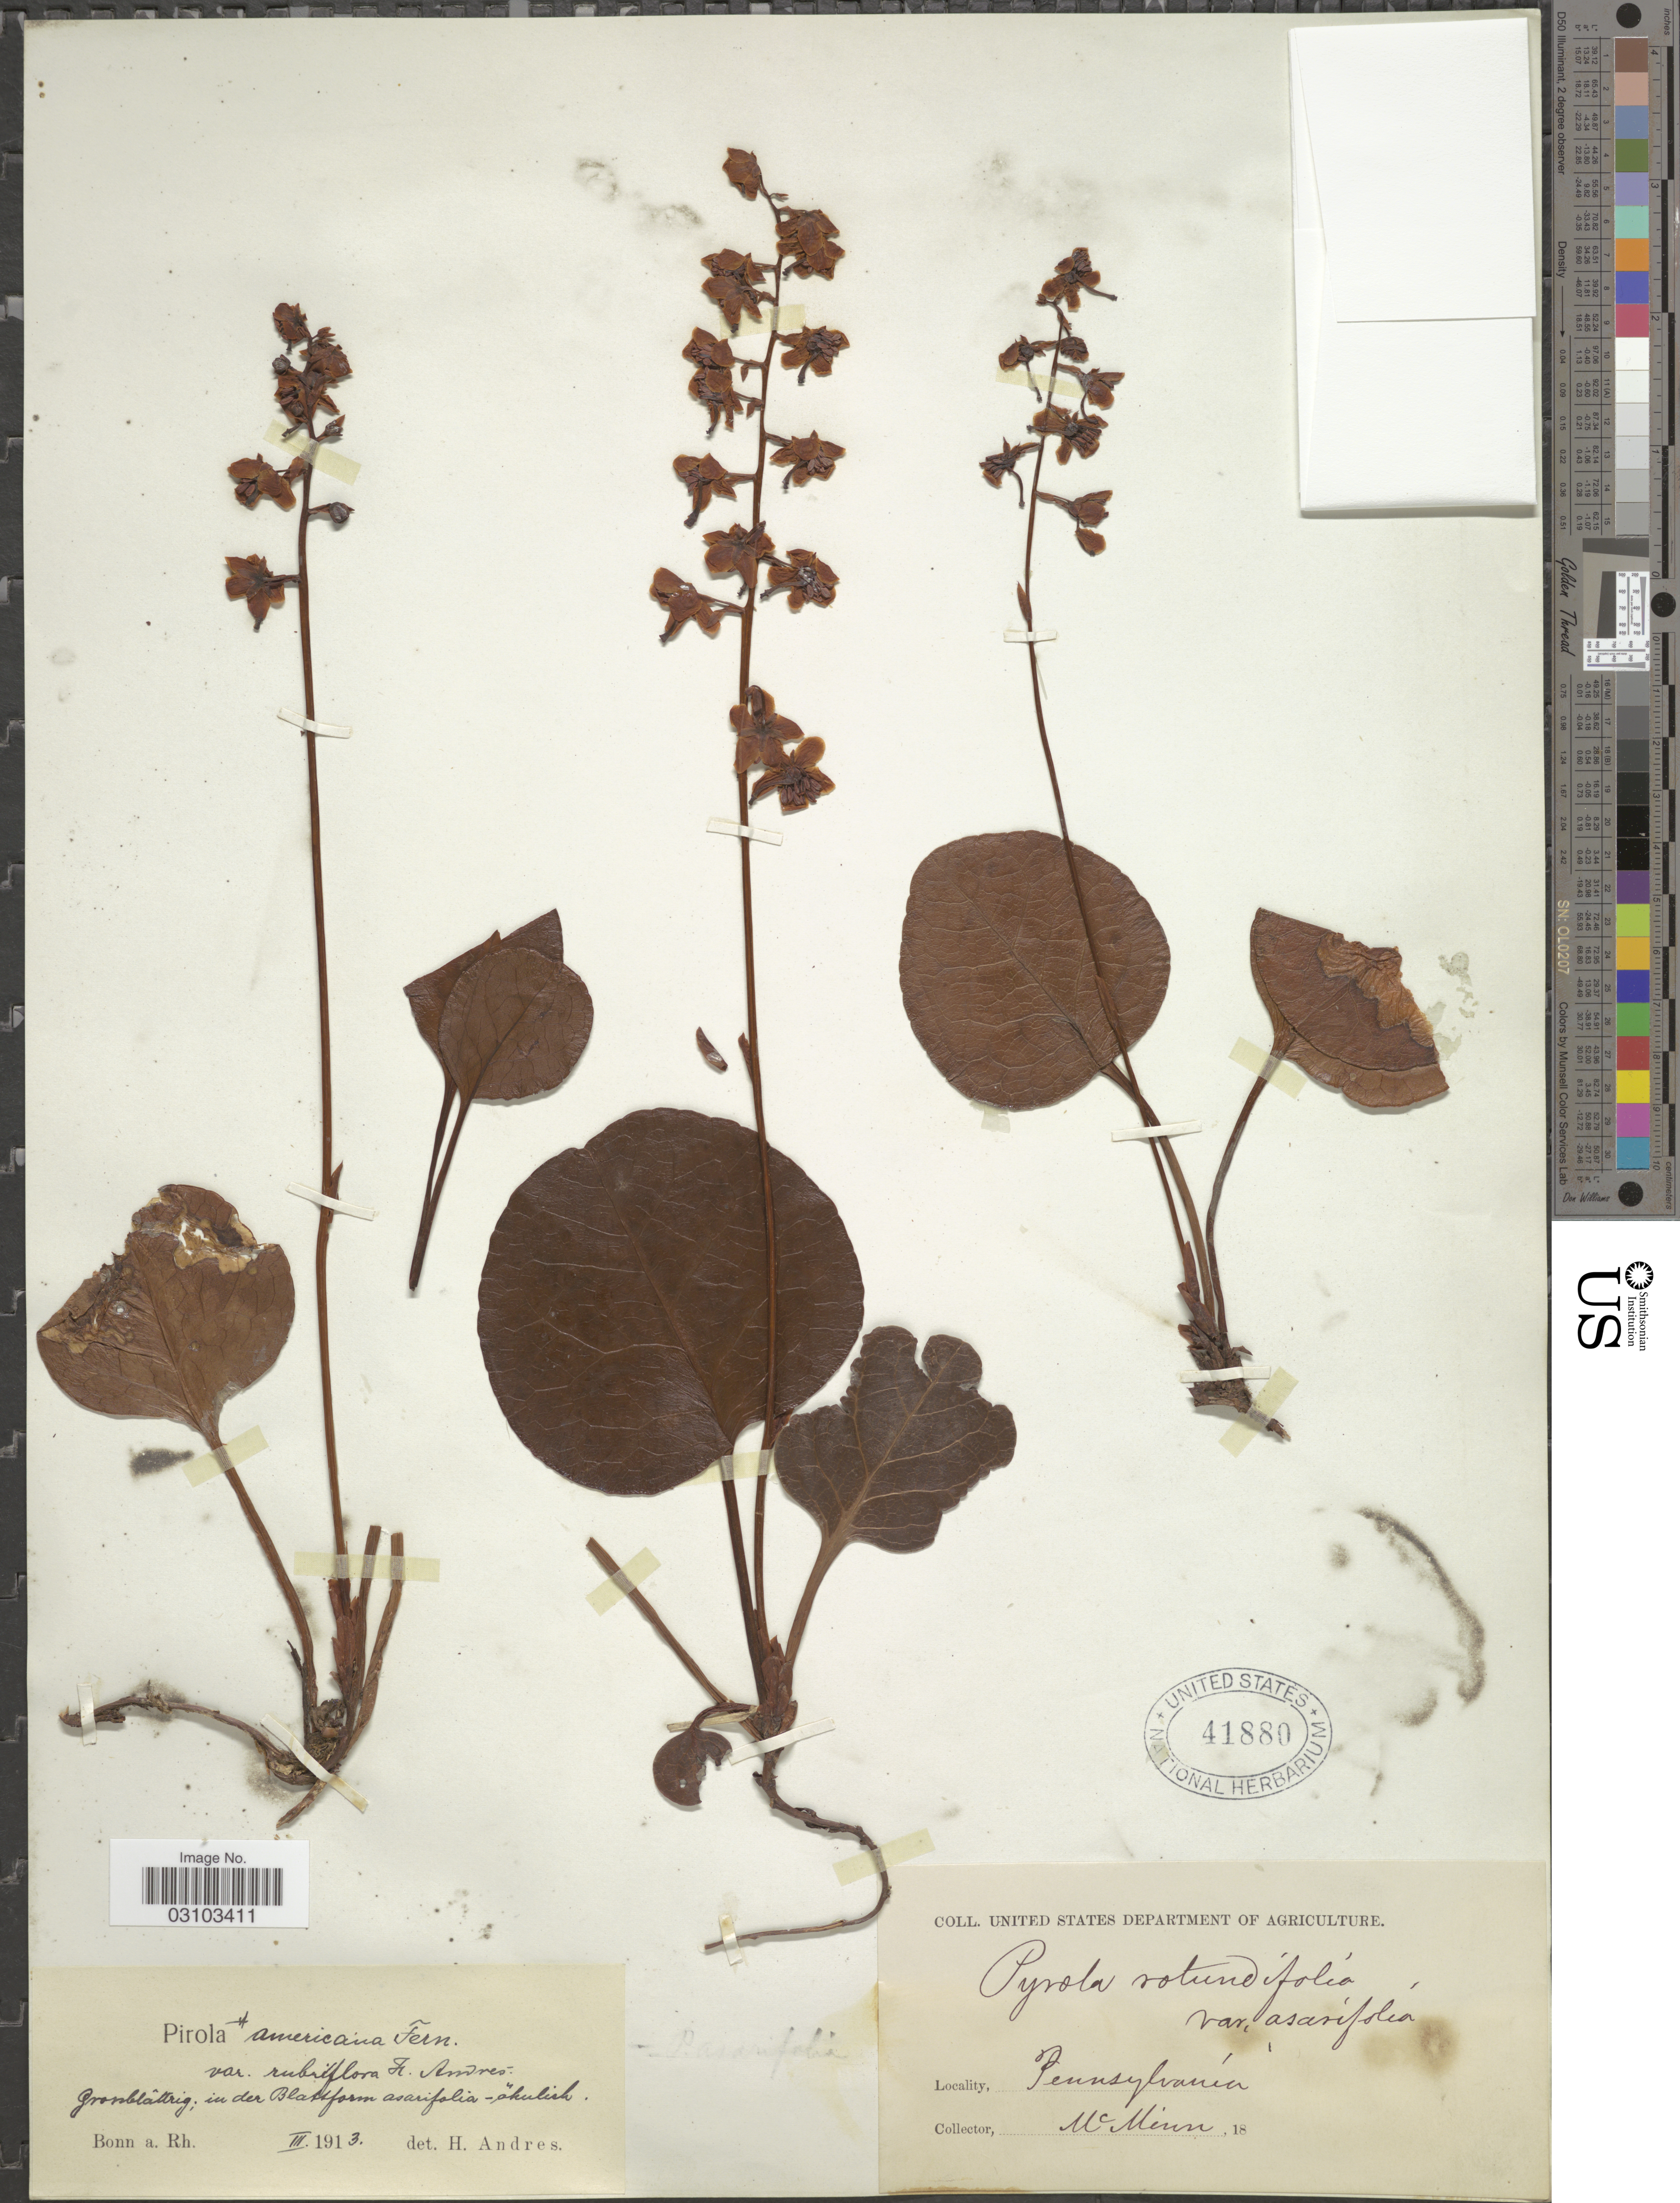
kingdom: Plantae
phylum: Tracheophyta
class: Magnoliopsida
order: Ericales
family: Ericaceae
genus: Pyrola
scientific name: Pyrola americana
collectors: McMinn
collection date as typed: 18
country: United States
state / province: Pennsylvania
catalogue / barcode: US 41880